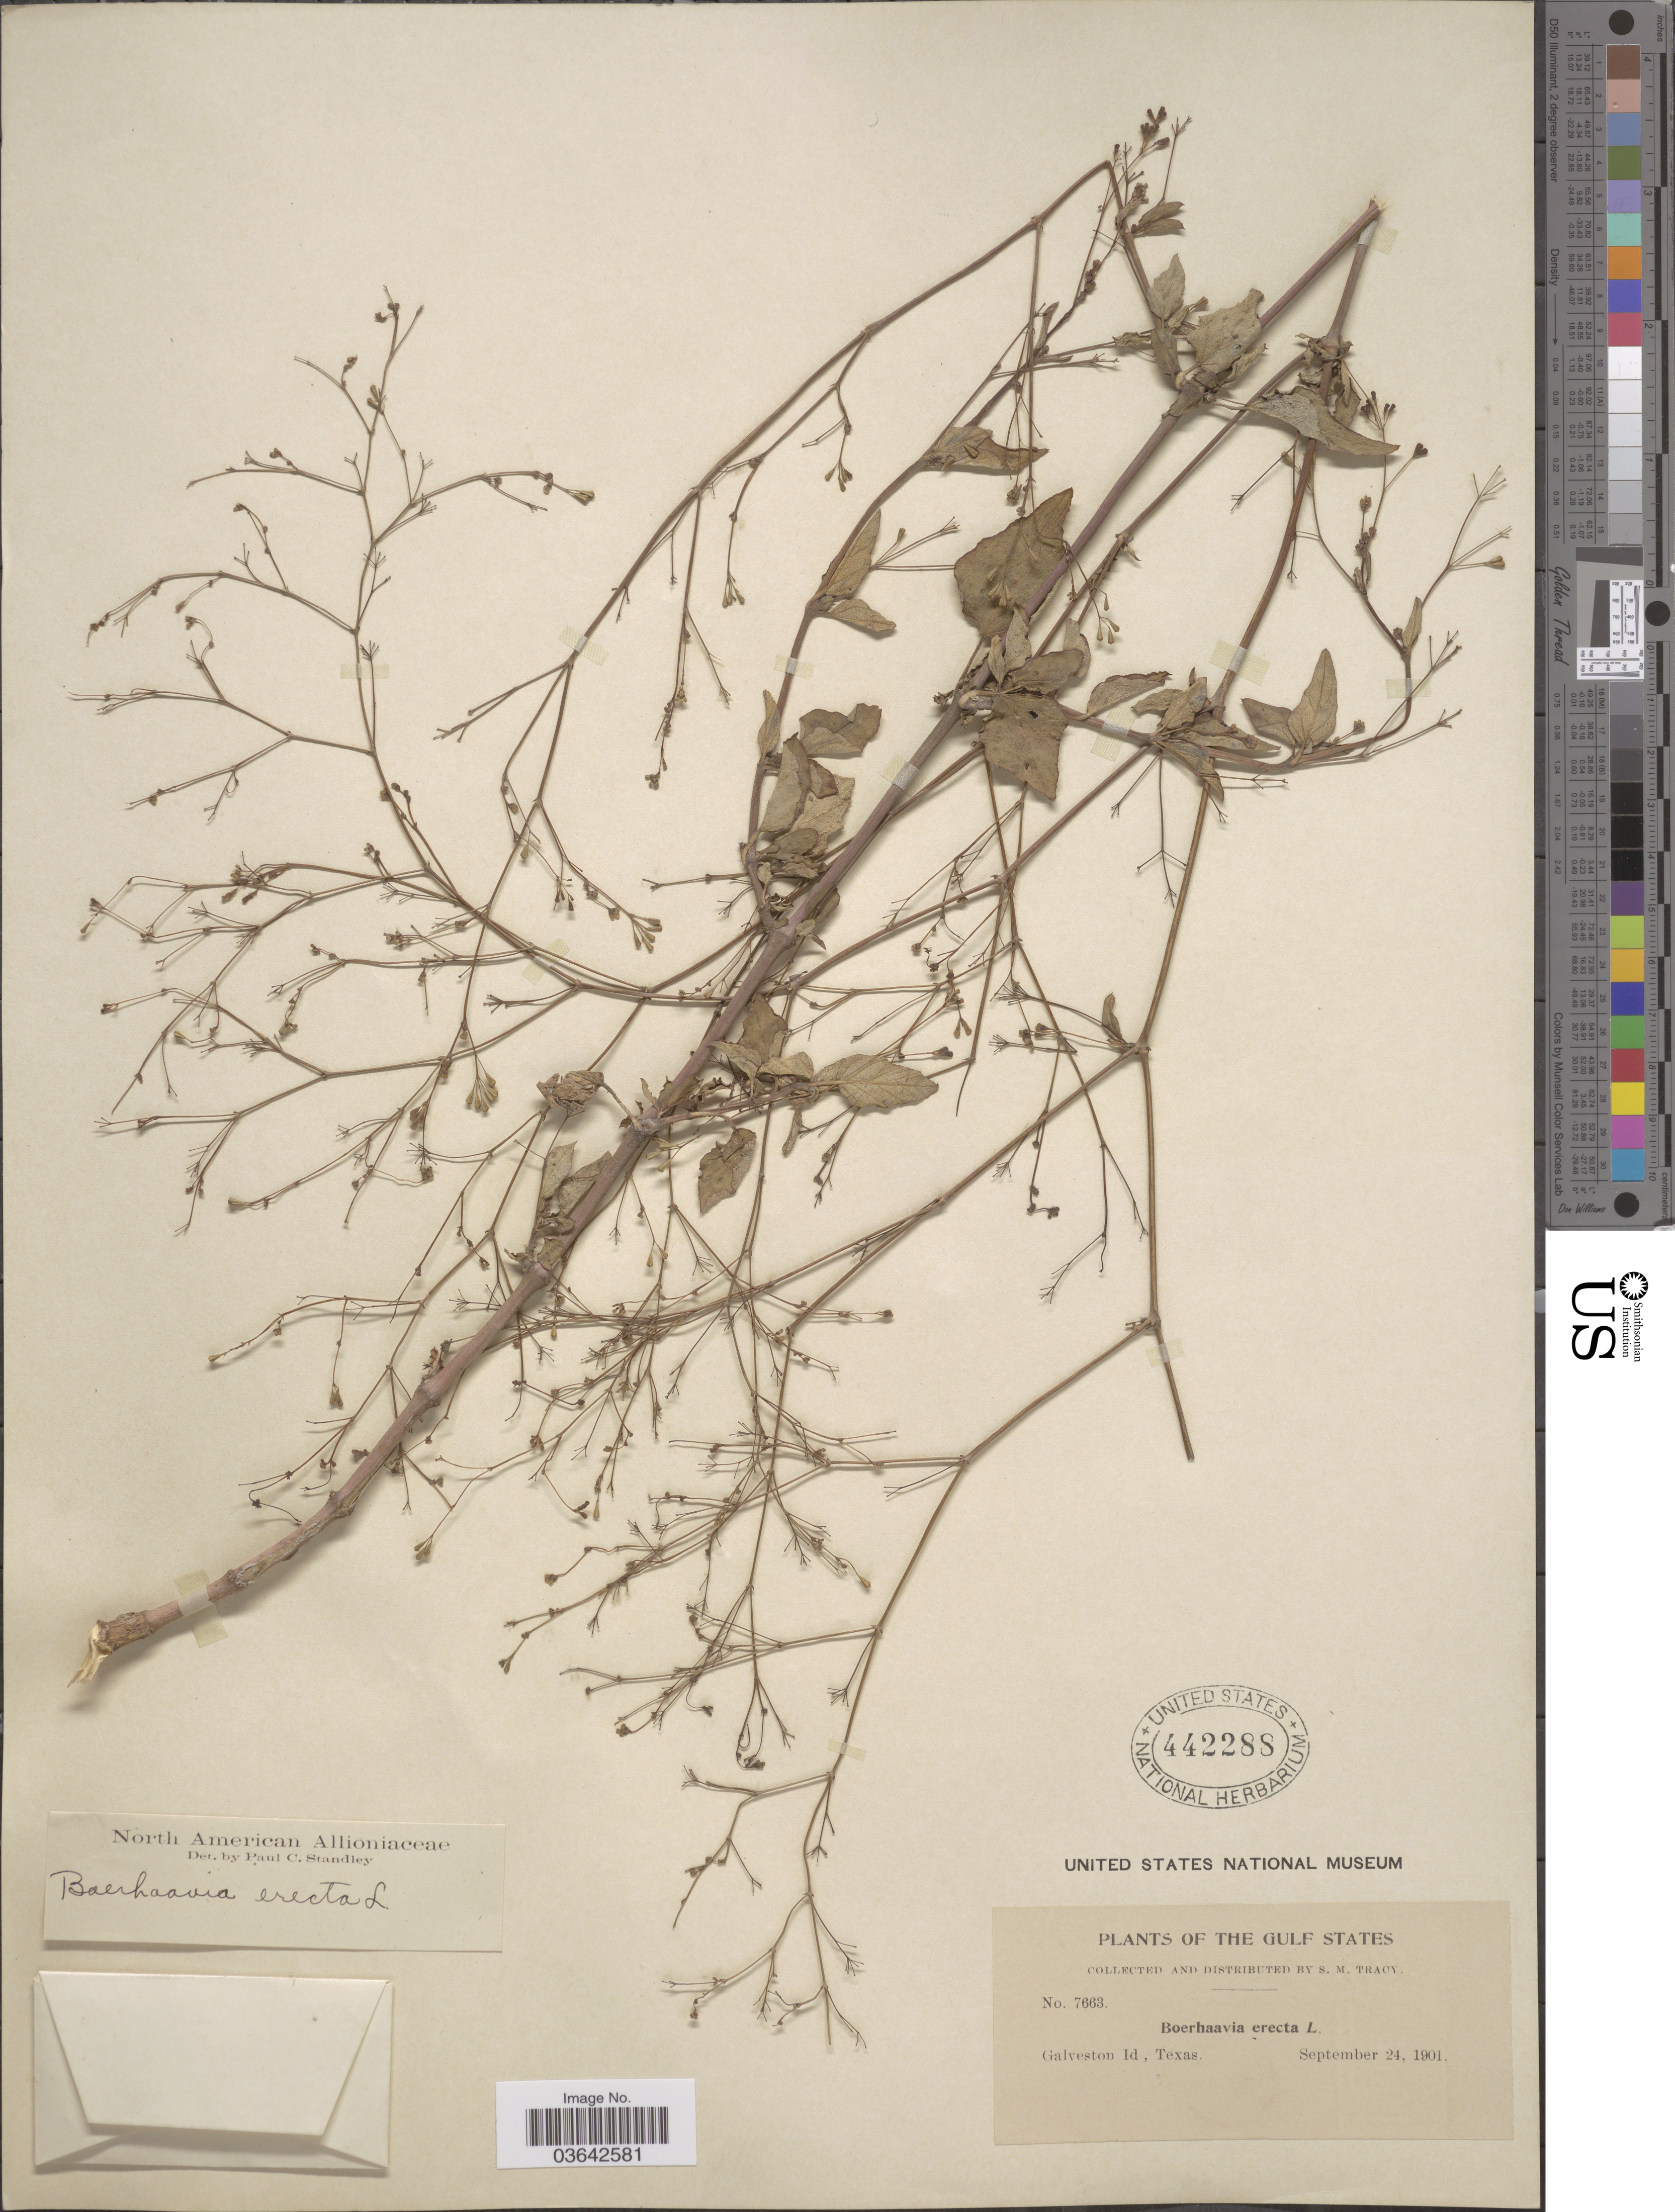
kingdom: Plantae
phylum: Tracheophyta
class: Magnoliopsida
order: Caryophyllales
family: Nyctaginaceae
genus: Boerhavia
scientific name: Boerhavia erecta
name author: L.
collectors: S. M. Tracy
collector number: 7663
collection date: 1901-09-24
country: United States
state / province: Texas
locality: The Gulf States. Galveston Id.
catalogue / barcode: US 442288